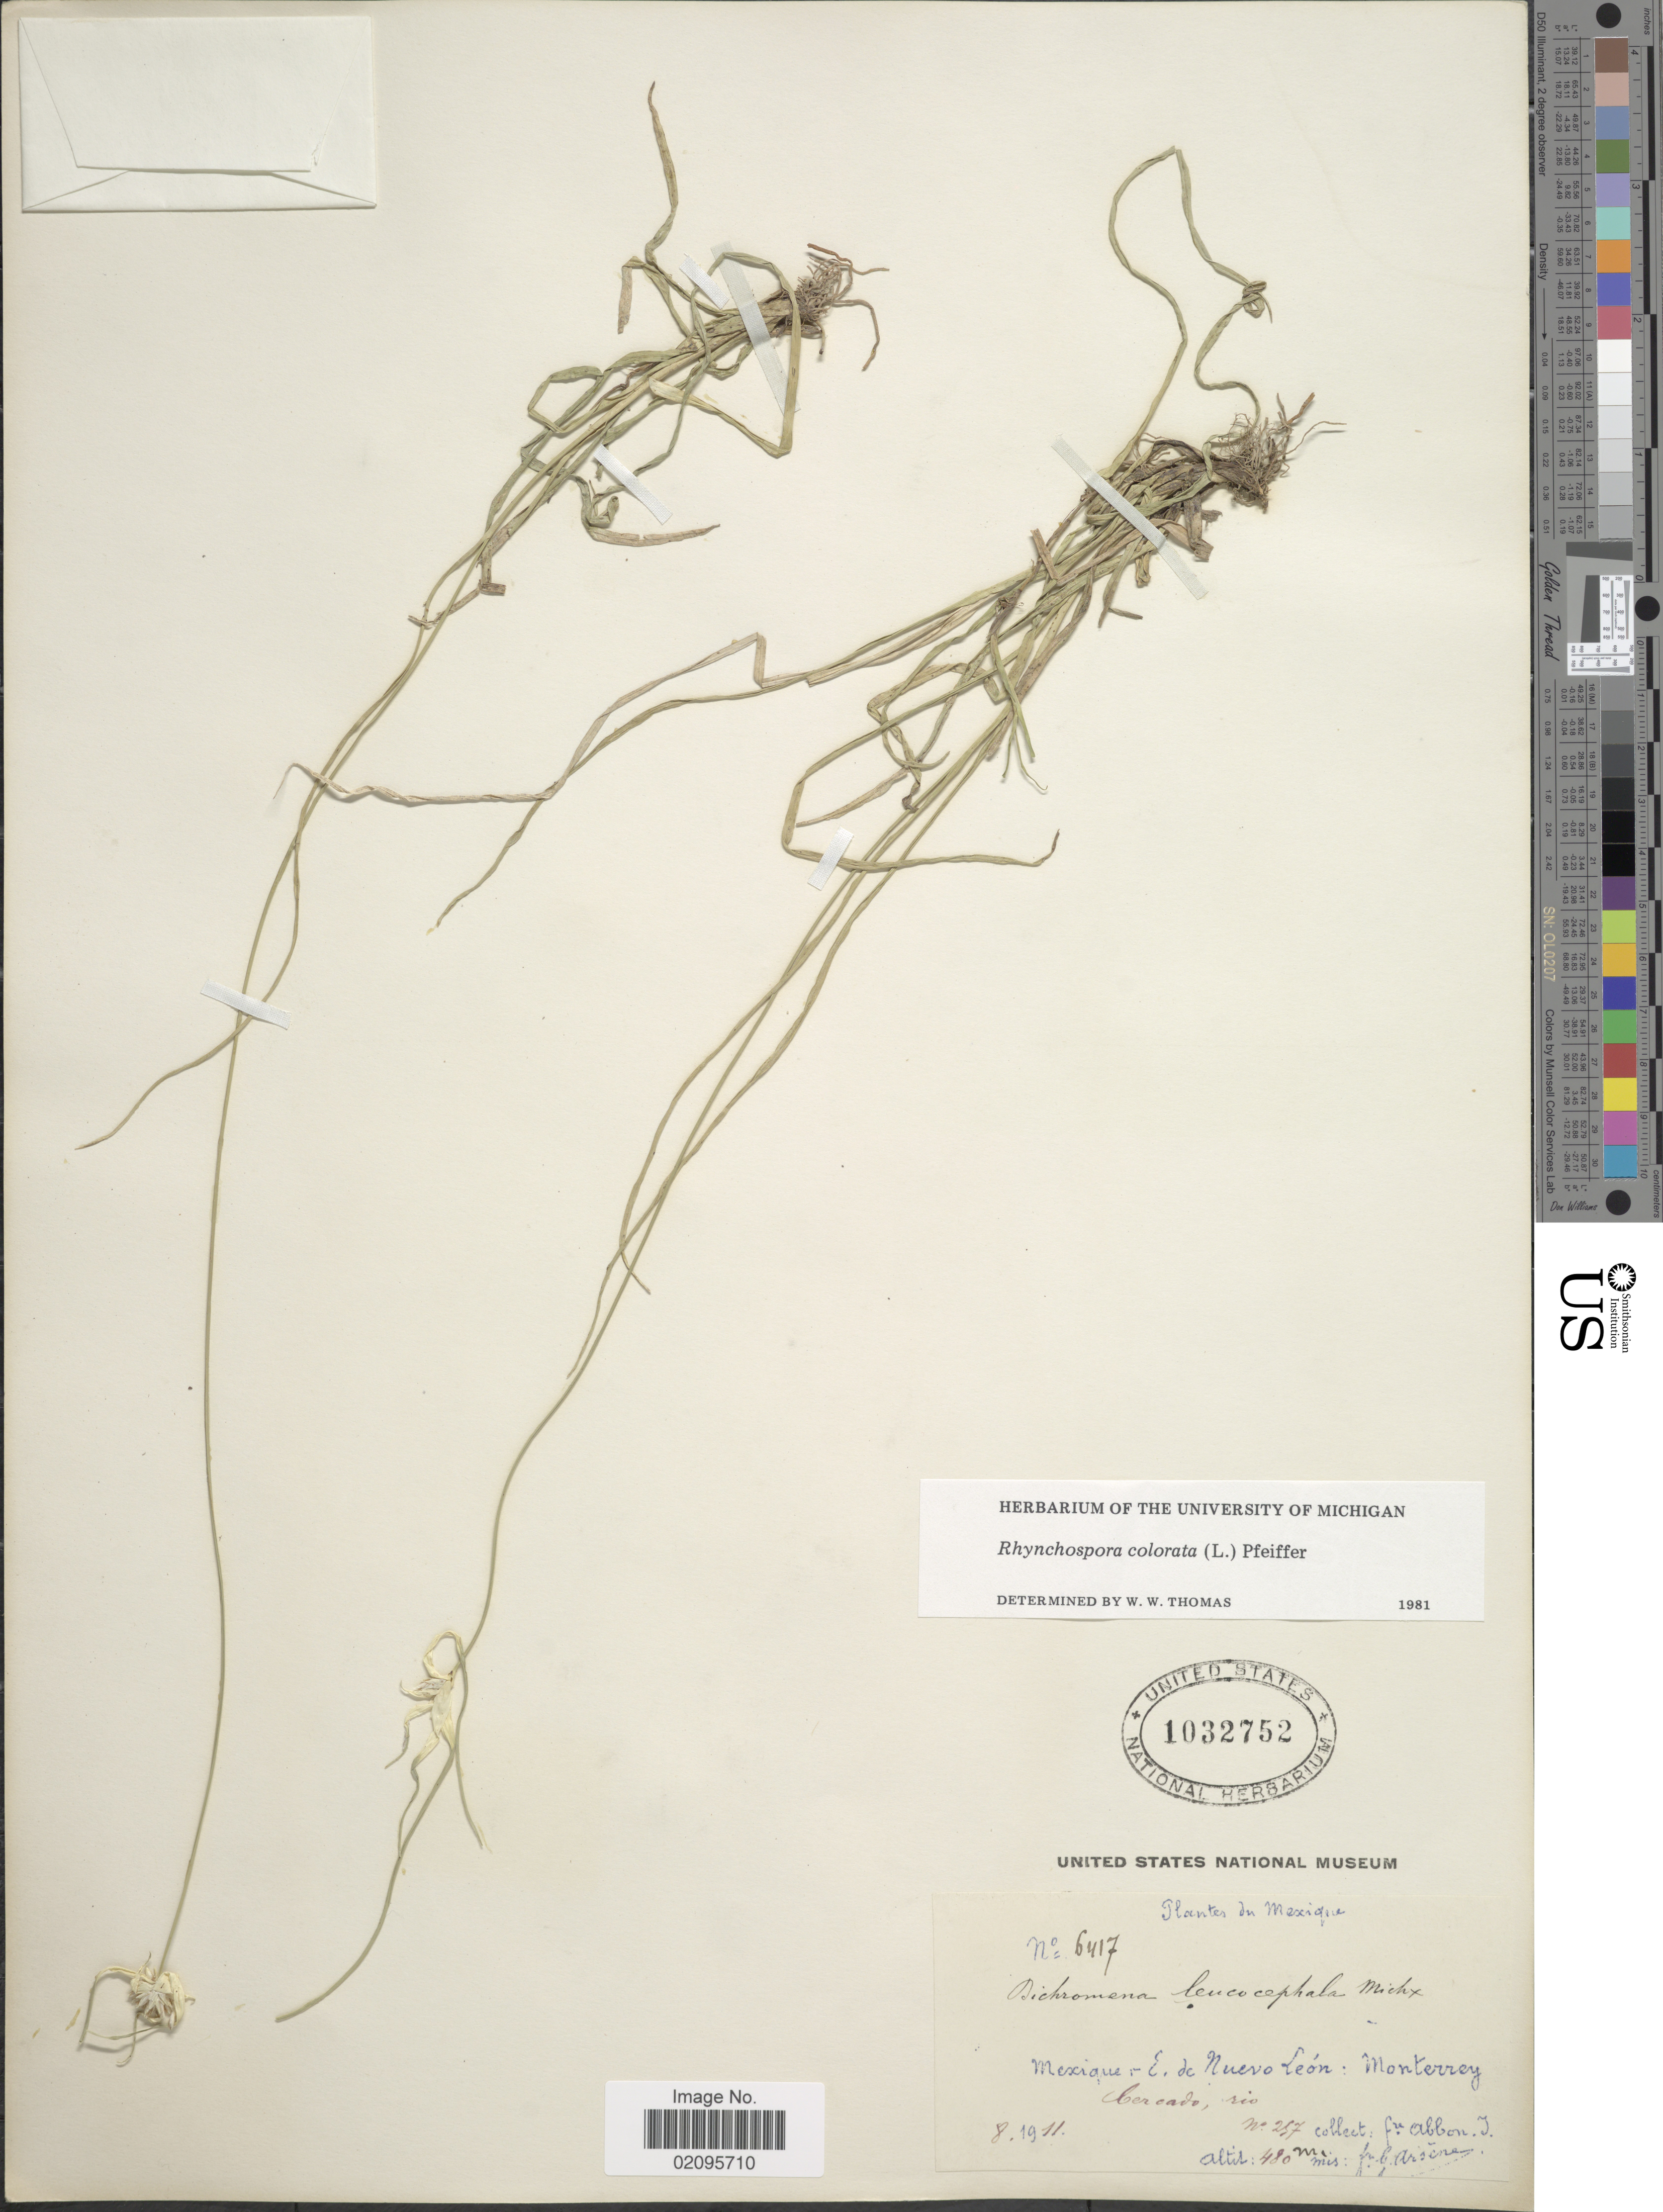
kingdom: Plantae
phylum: Tracheophyta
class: Liliopsida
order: Poales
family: Cyperaceae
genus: Rhynchospora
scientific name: Rhynchospora colorata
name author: (L.) H. Pfeiff.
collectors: Bro. Abbon & Bro. G. Arsène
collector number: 257?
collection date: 1911-08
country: Mexico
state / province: Nuevo León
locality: Monterrey, Cercado, rio.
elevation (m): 480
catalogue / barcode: US 1032752